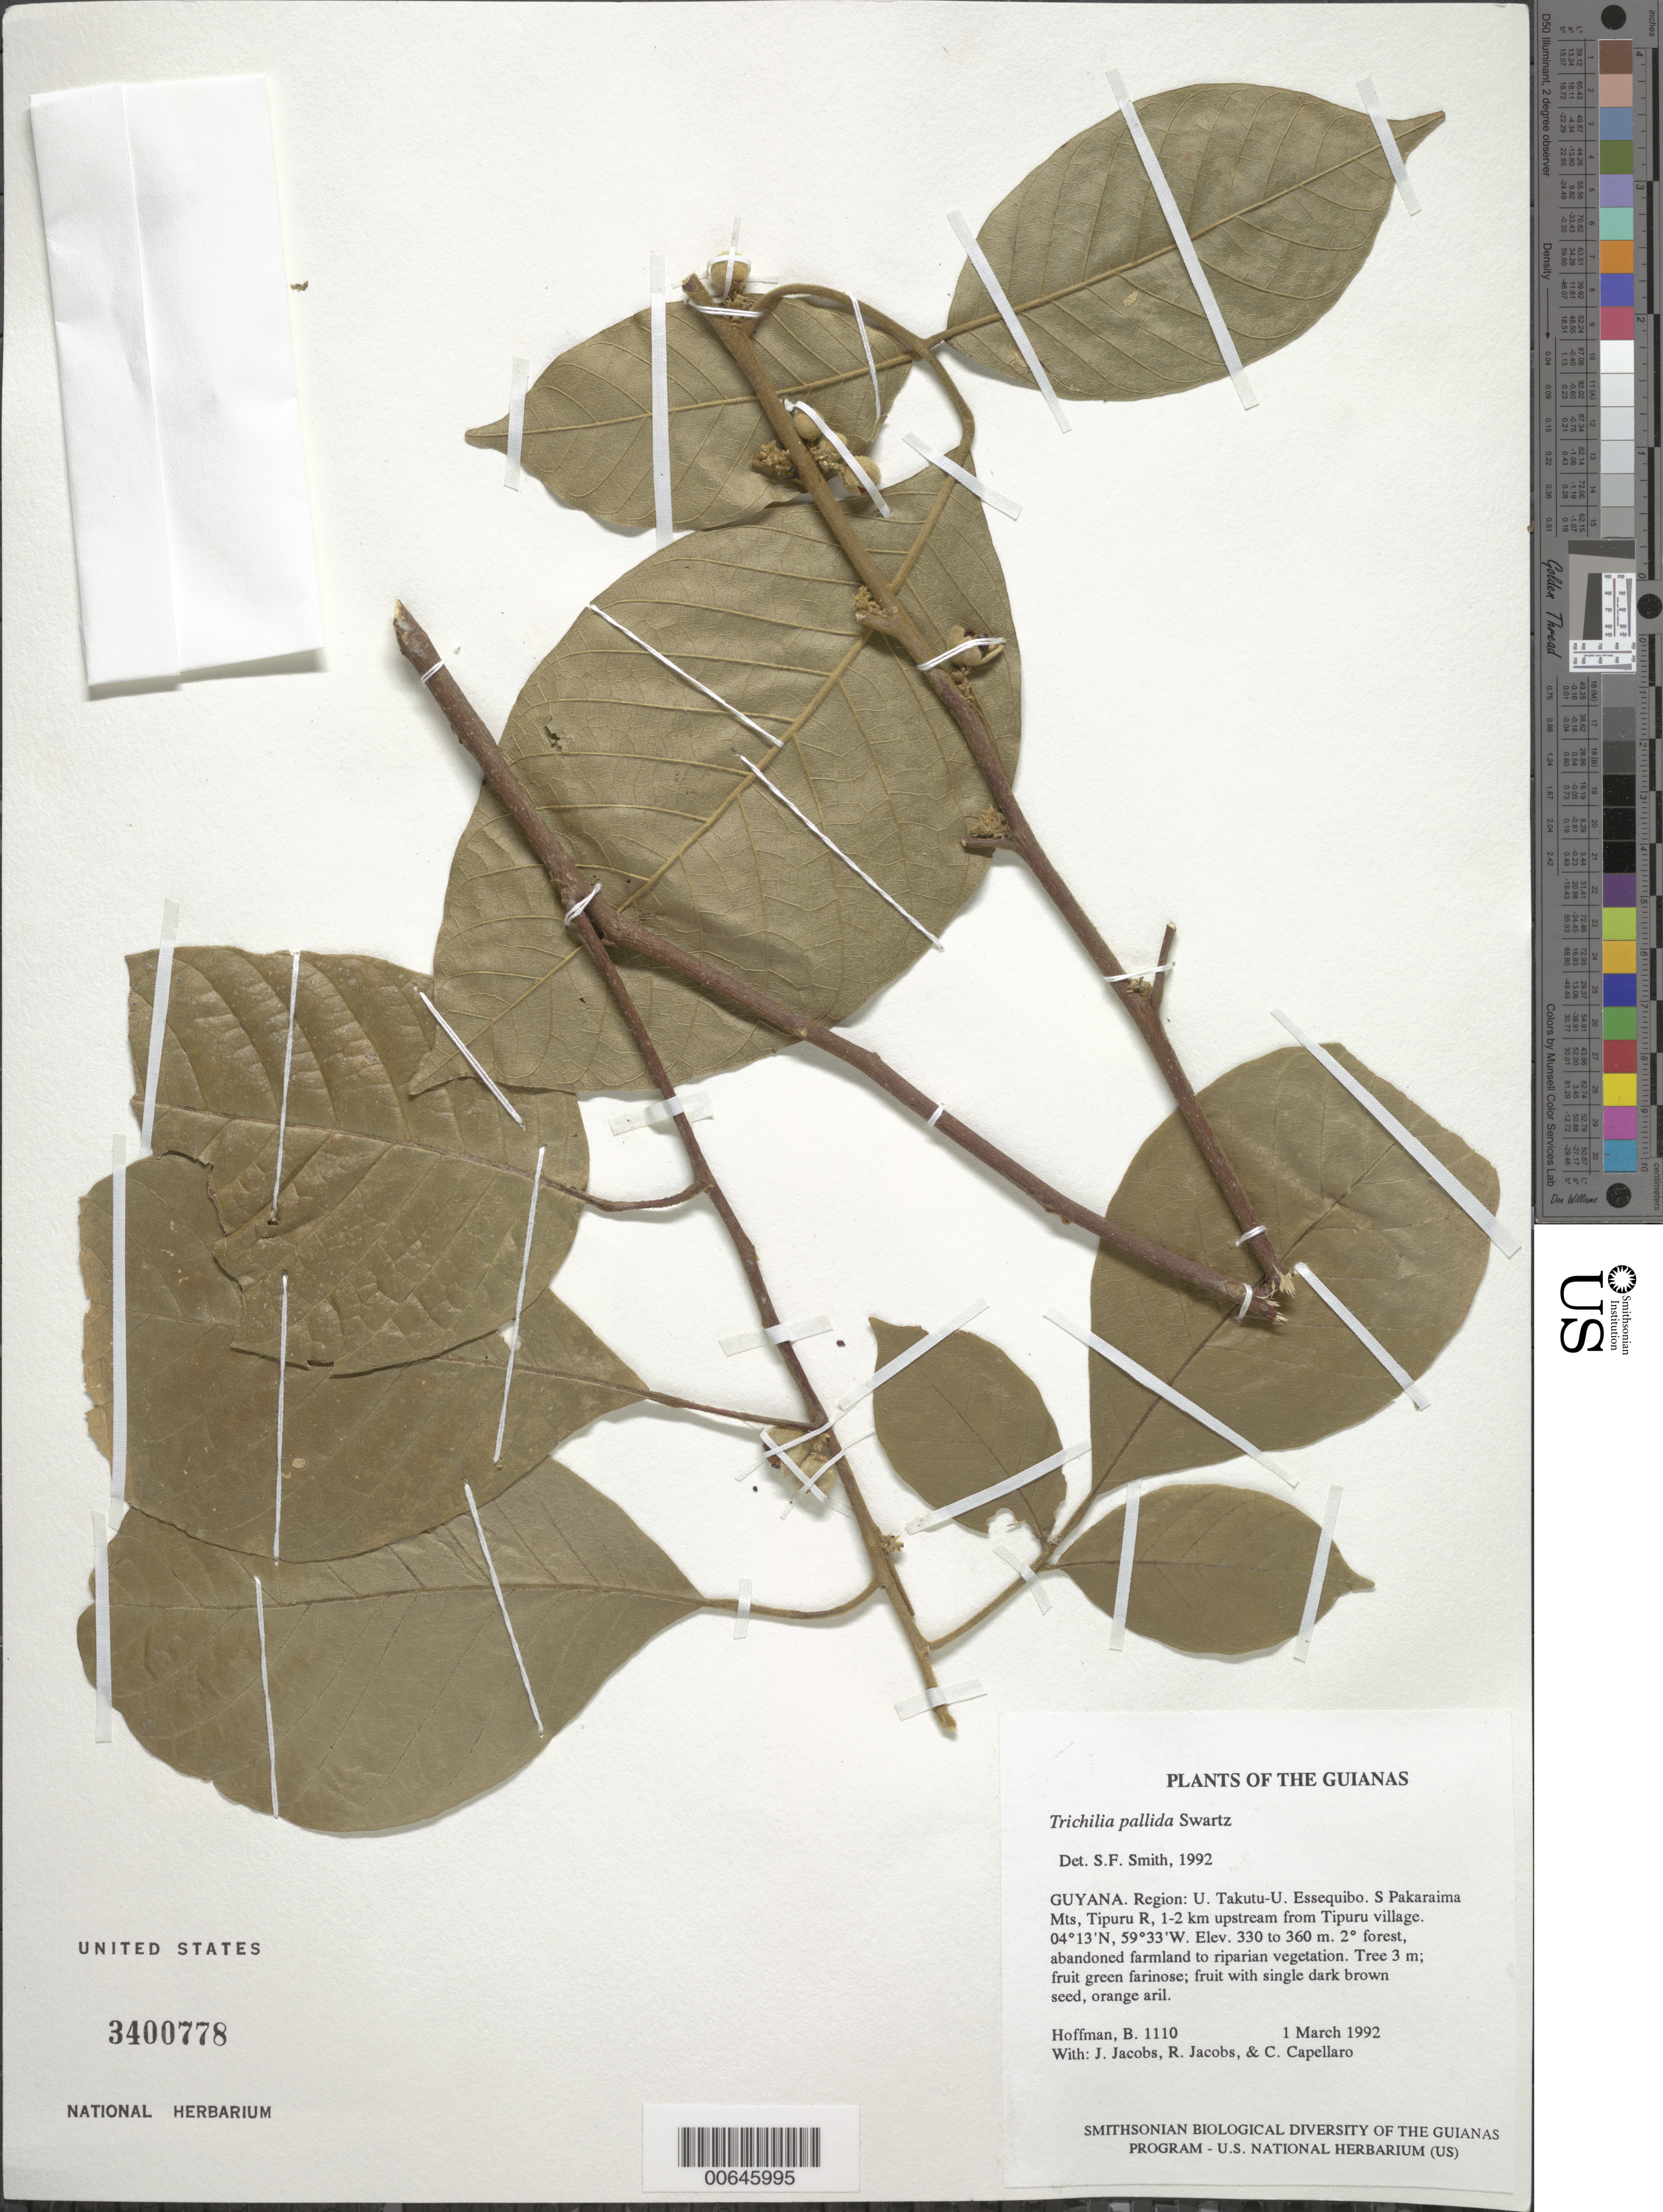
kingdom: Plantae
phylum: Tracheophyta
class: Magnoliopsida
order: Sapindales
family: Meliaceae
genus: Trichilia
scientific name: Trichilia pallida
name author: Sw.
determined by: Smith, Stephen F., (US), NMNH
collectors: B. Hoffman, J. Jacobs, R. Jacobs & C. Capellaro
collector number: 1110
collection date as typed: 1 March 1992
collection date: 1992-03-01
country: Guyana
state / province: U. Takutu-U. Essequibo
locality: S Pakaraima Mts, Tipuru R., 1-2 km upstream from Tipuru Village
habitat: Secondary forest, abandoned farmland to riparian vegetation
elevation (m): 330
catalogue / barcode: US 3400778